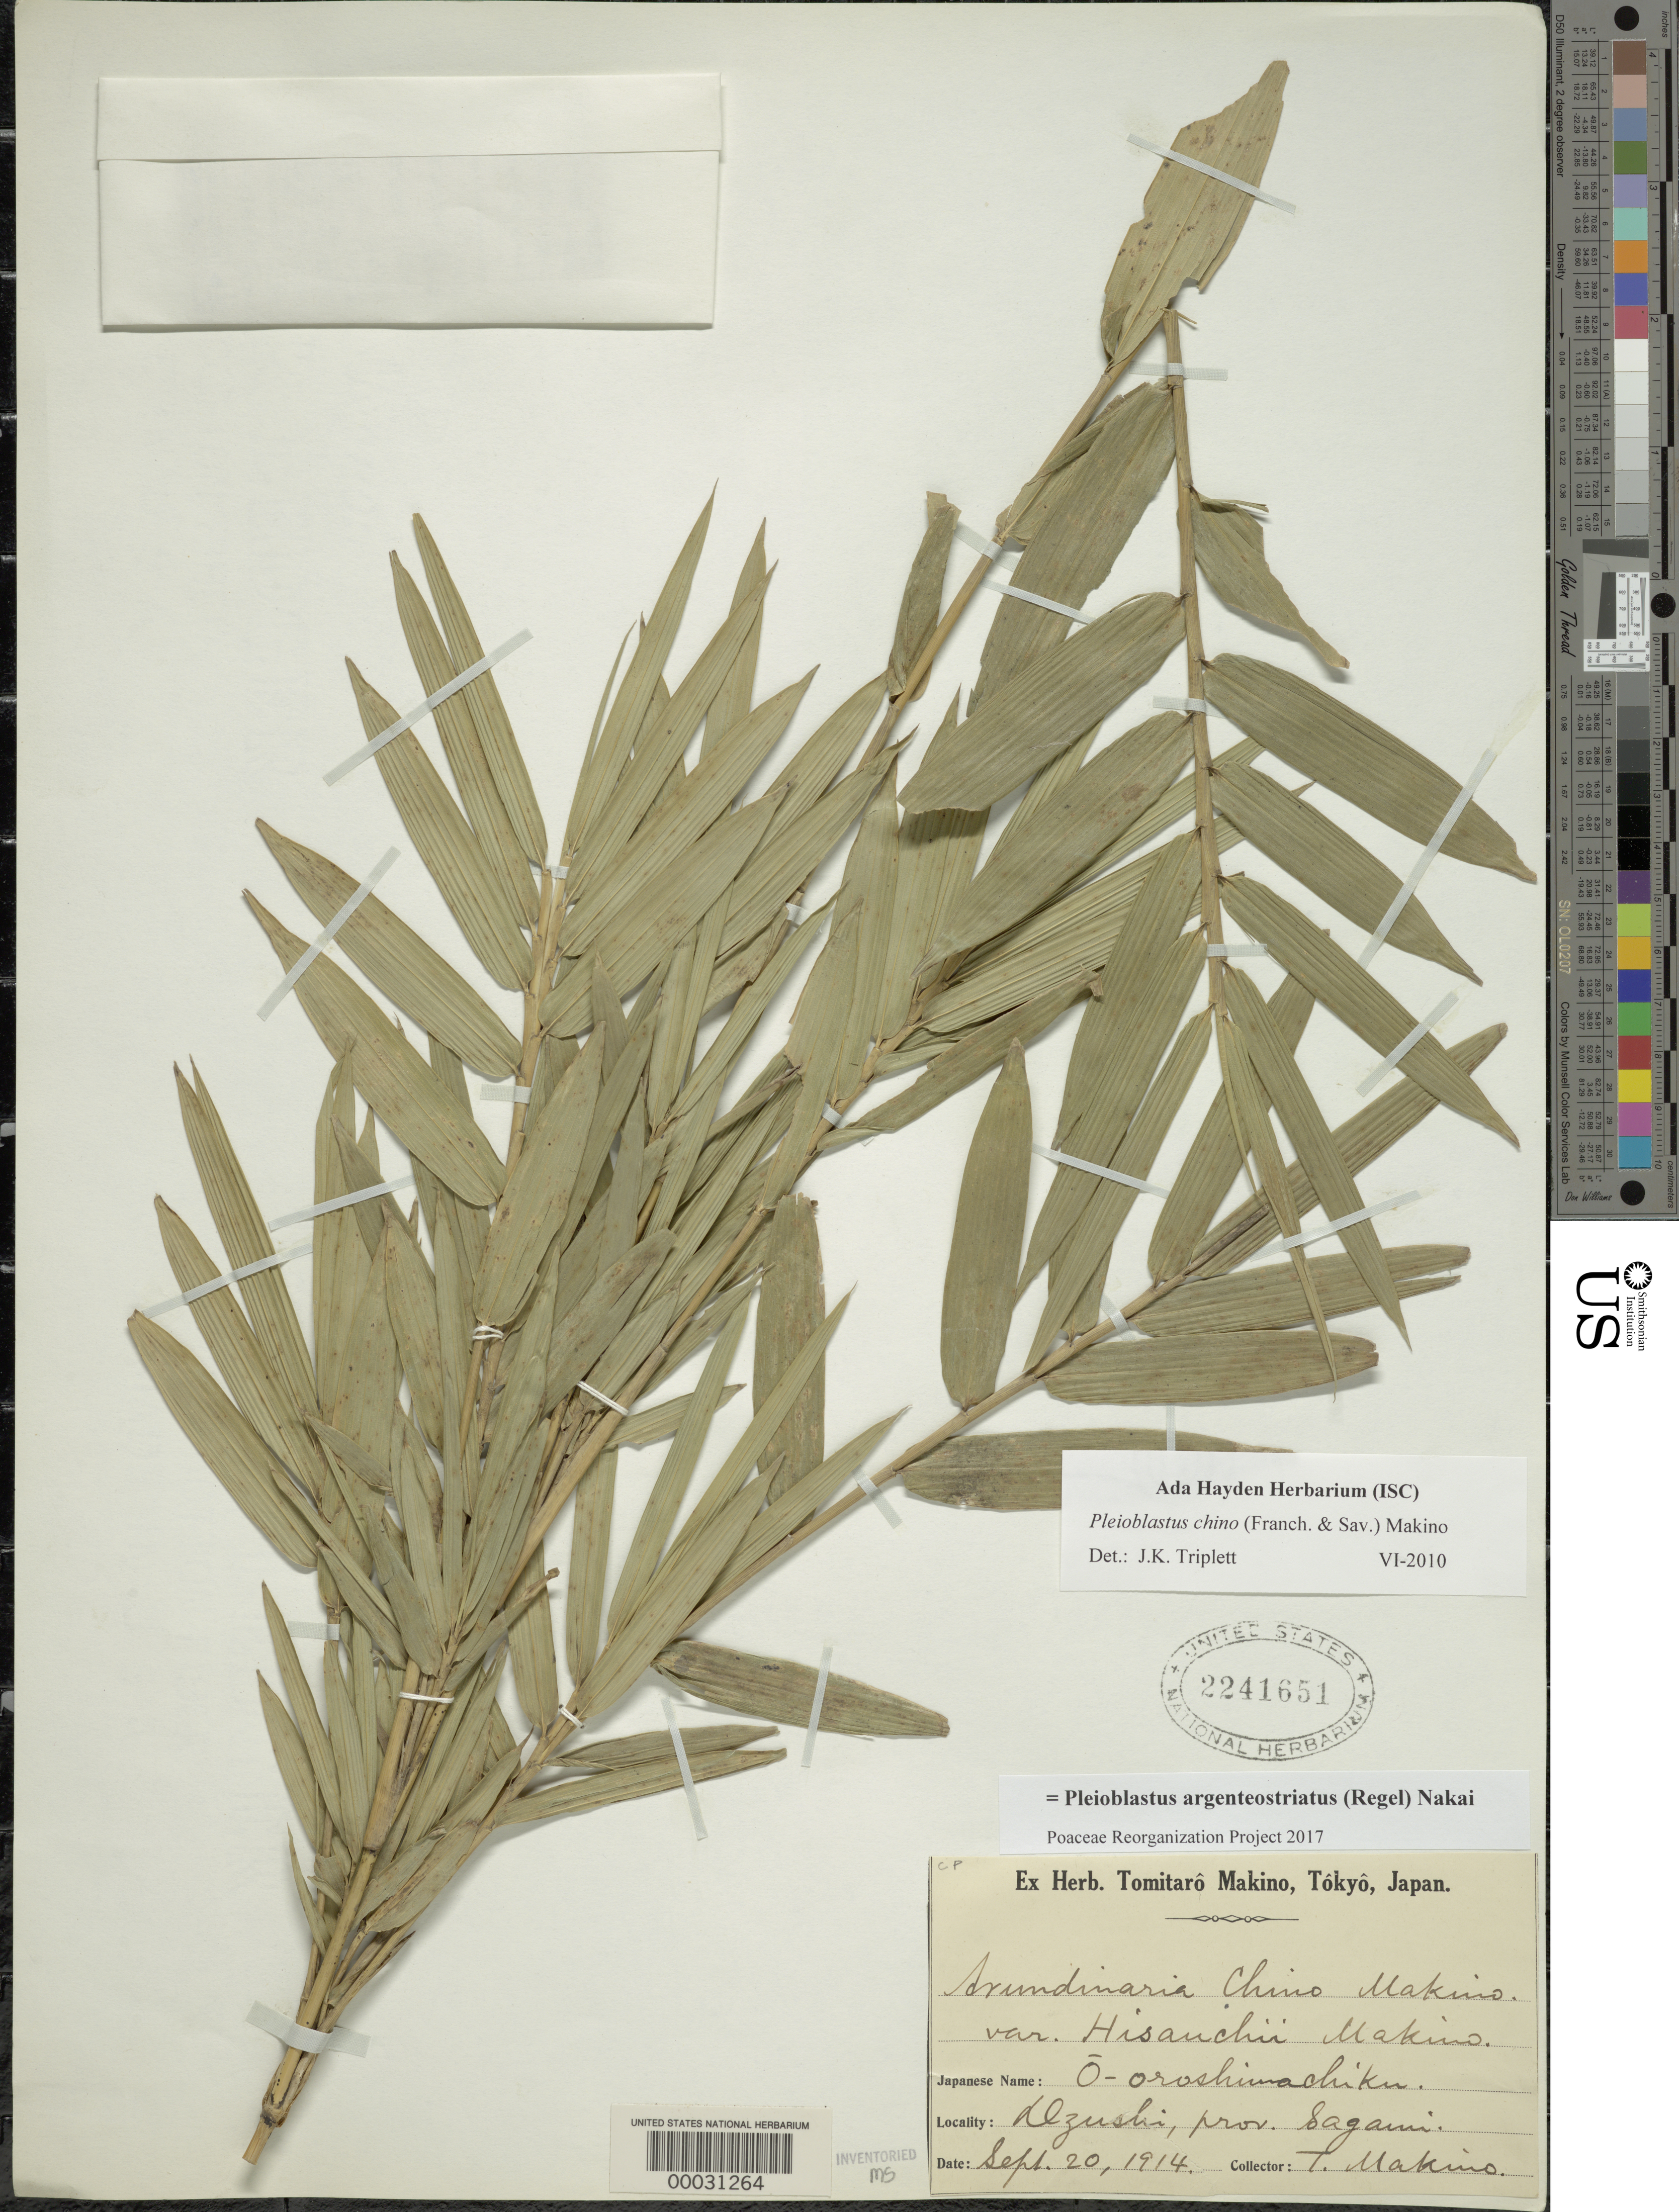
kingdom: Plantae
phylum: Tracheophyta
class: Liliopsida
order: Poales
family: Poaceae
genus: Pleioblastus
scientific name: Pleioblastus argenteostriatus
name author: (Regel) Nakai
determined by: Poaceae Reorganization Project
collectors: T. Makino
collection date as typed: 20 Sep 1914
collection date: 1914-09-20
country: Japan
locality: Dzushi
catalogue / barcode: US 2241651